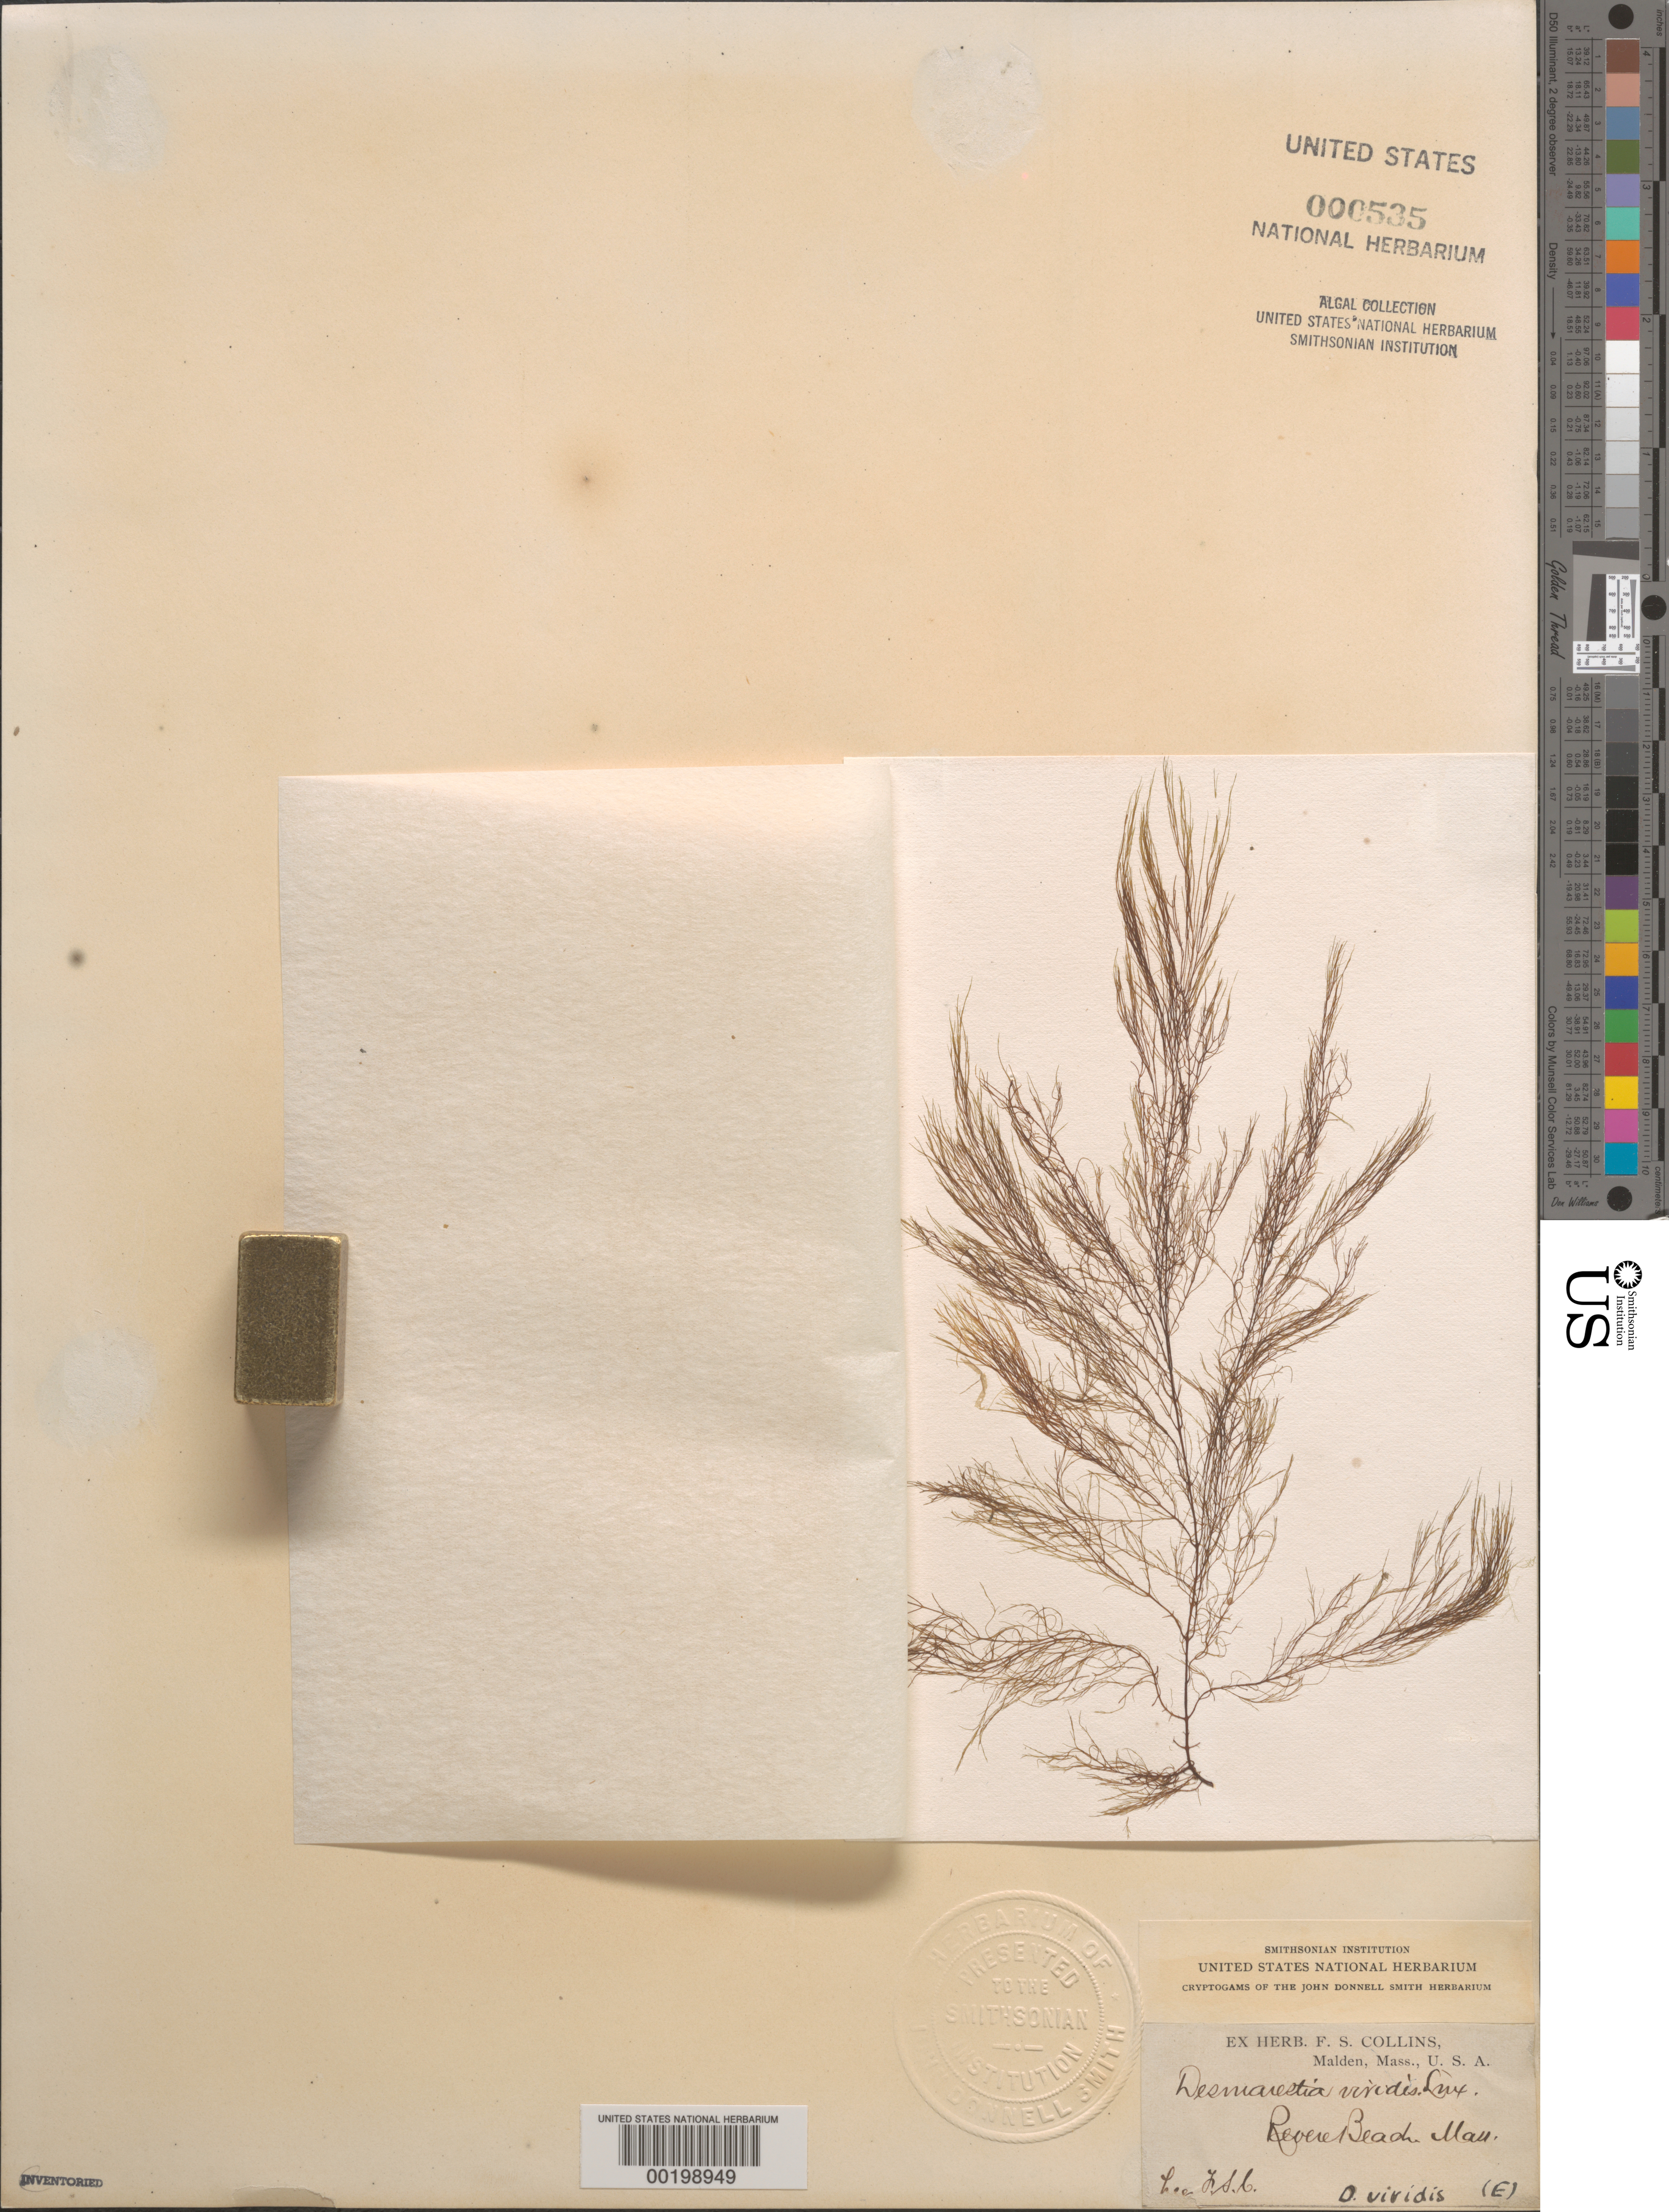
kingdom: Chromista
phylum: Ochrophyta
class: Phaeophyceae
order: Desmarestiales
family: Desmarestiaceae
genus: Desmarestia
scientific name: Desmarestia viridis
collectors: F. Collins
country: United States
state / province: Massachusetts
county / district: Suffolk County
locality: Revere Beach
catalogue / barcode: US 535